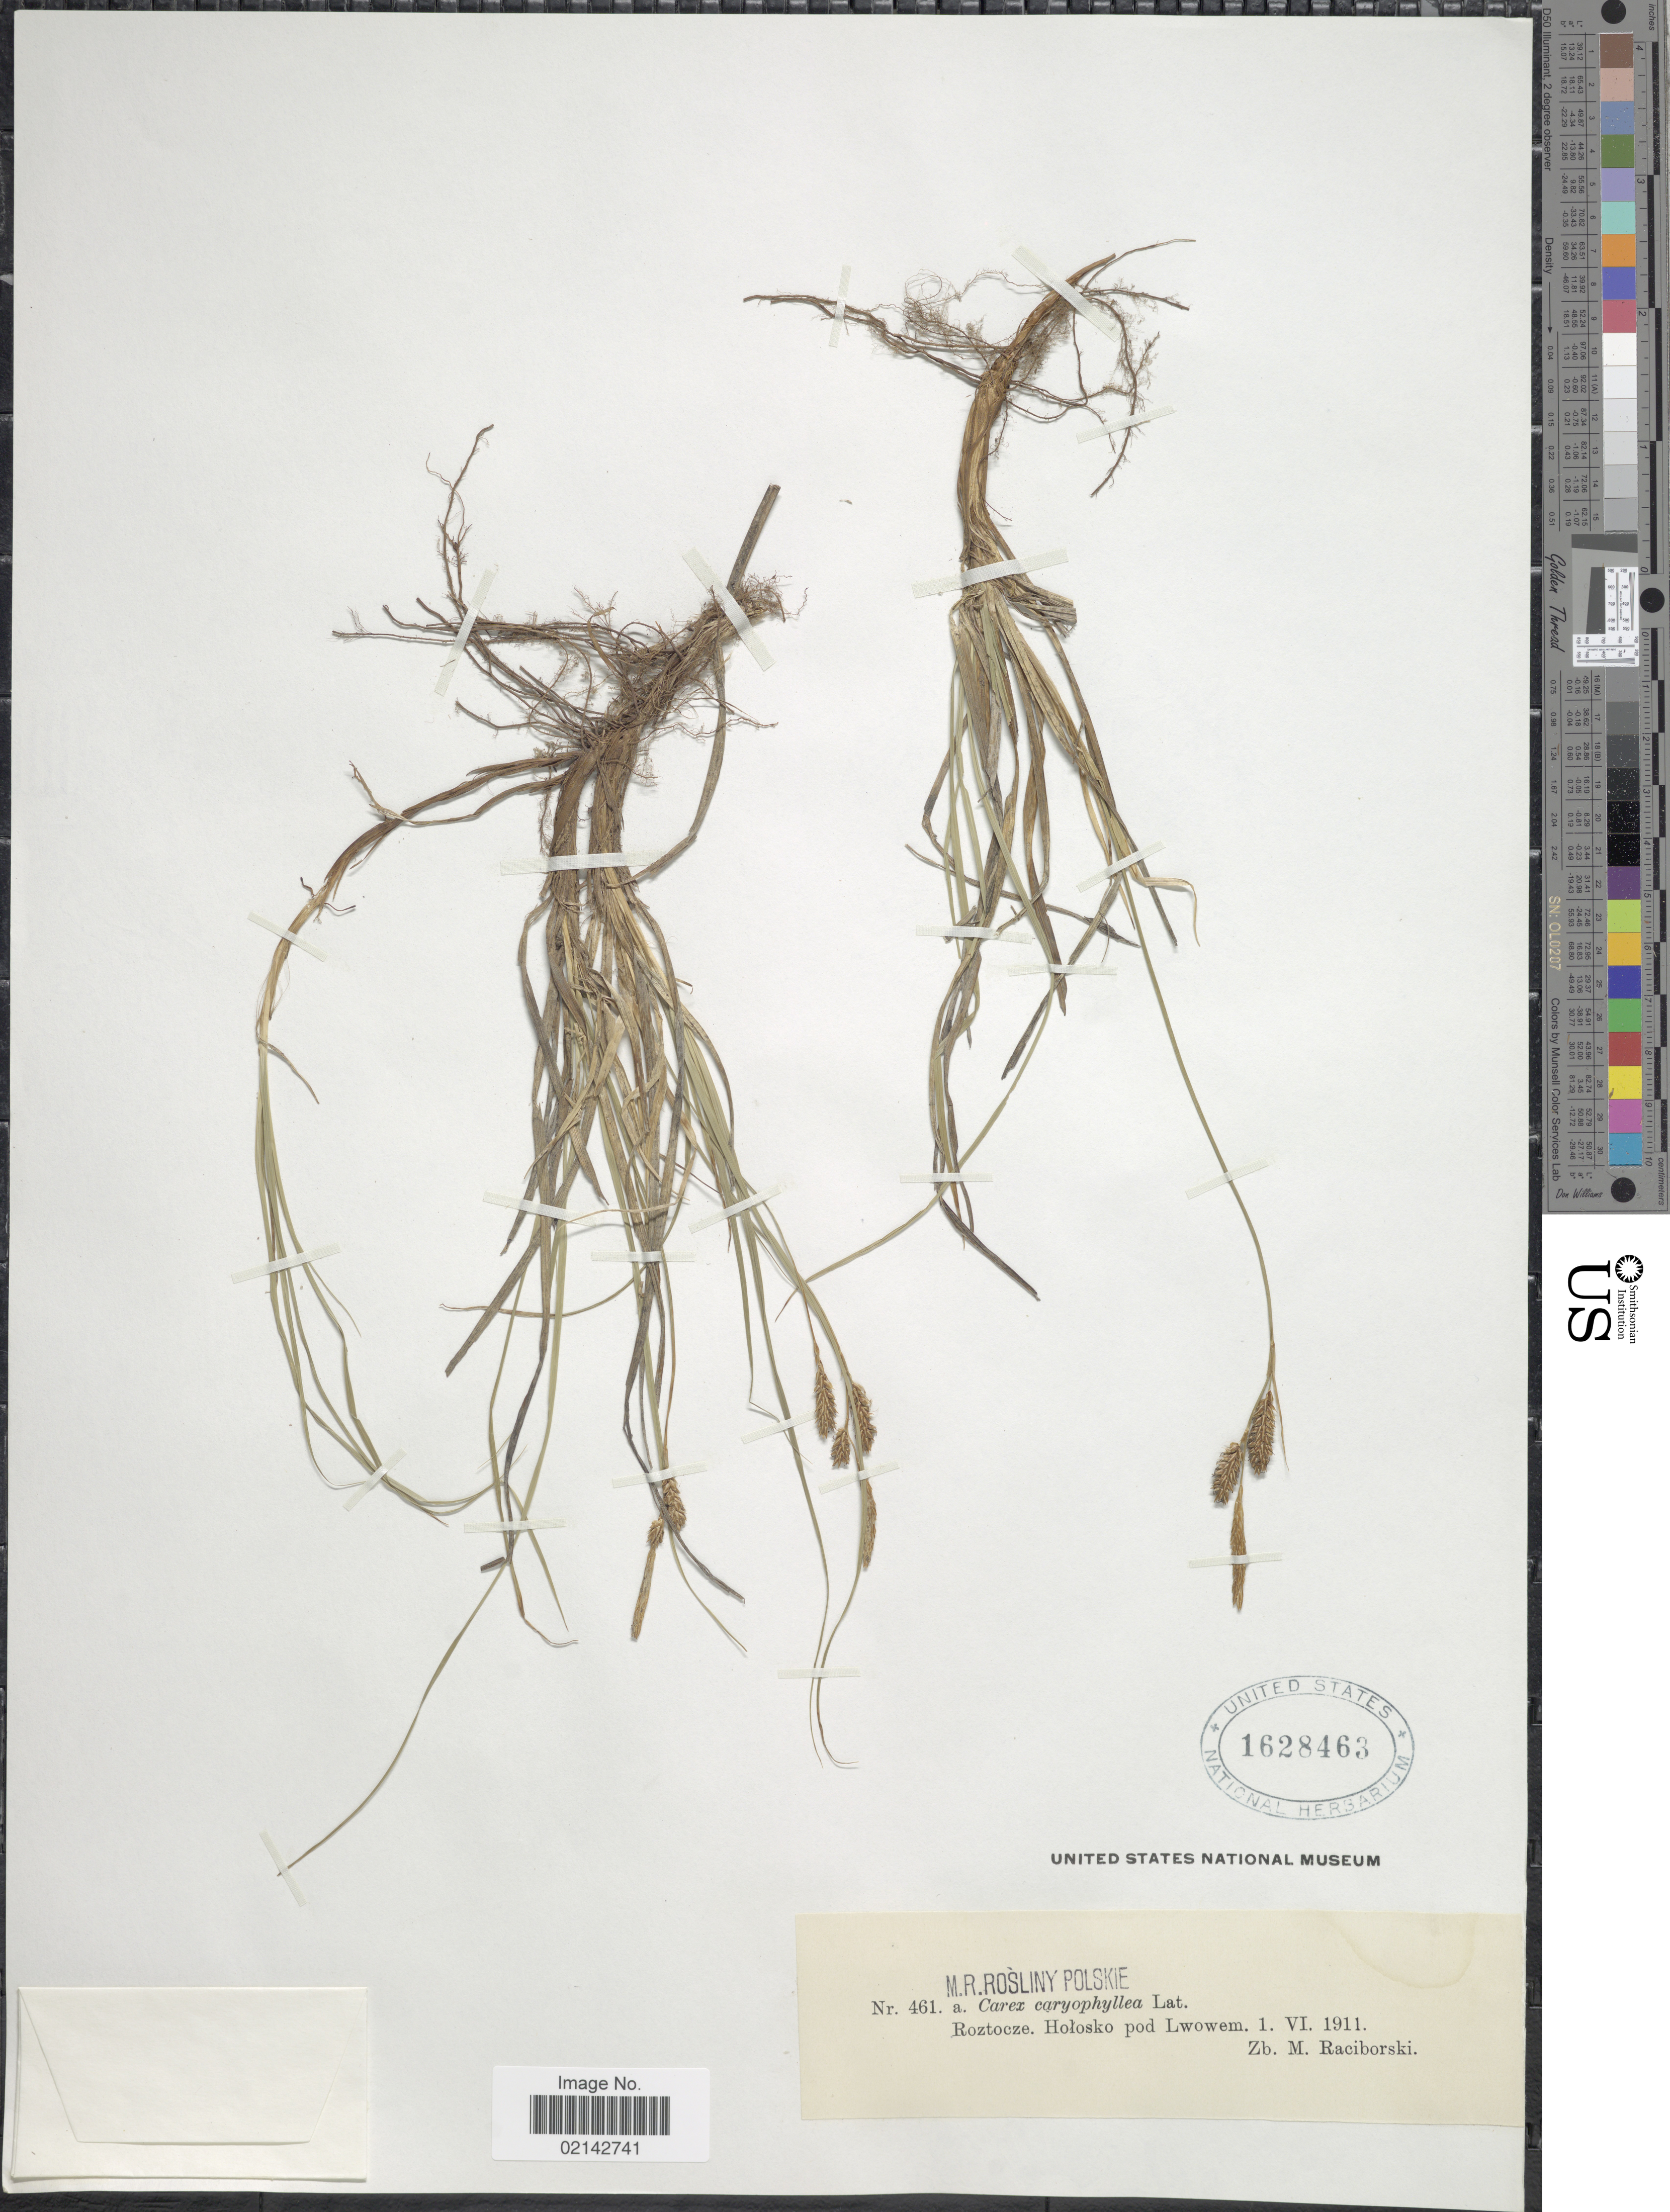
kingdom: Plantae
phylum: Tracheophyta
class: Liliopsida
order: Poales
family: Cyperaceae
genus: Carex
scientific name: Carex caryophyllea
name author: Latourr.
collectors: Z. Raciborski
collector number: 461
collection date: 1911-06-01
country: Poland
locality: Roztocze, Holosko pod Lwowem.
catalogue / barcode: US 1628463